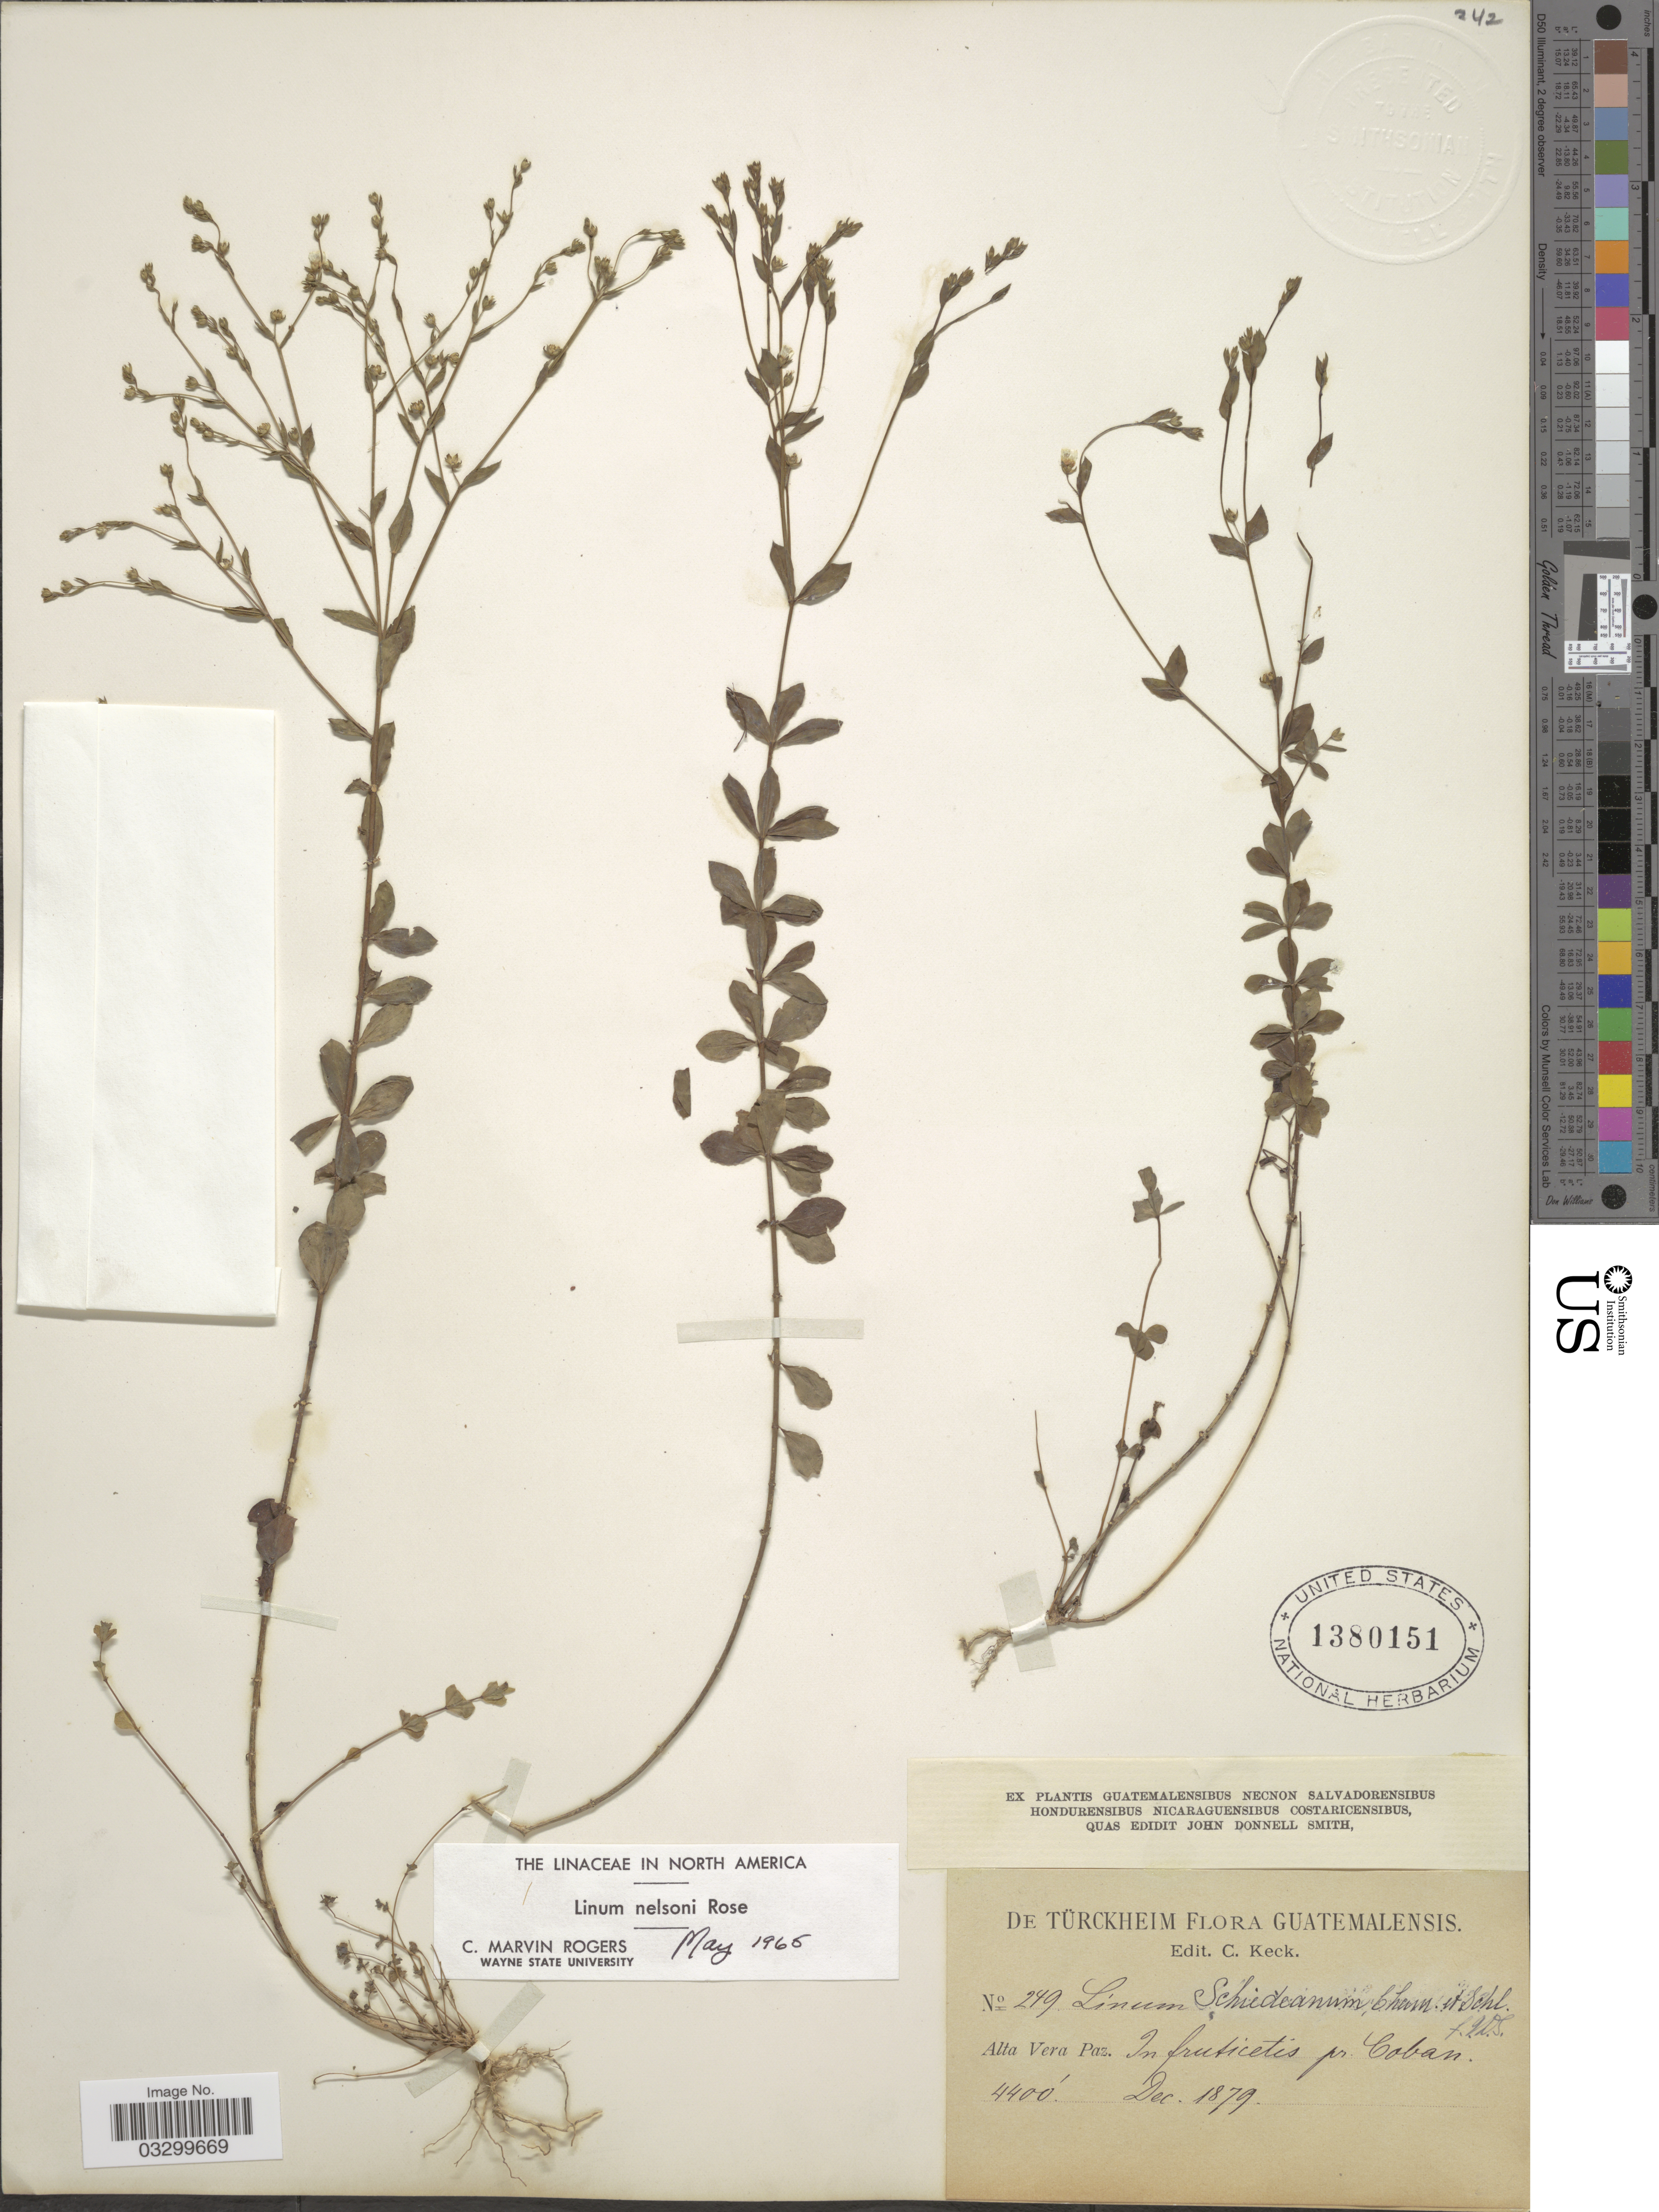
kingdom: Plantae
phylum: Tracheophyta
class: Magnoliopsida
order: Malpighiales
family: Linaceae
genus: Linum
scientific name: Linum nelsonii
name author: Rose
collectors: -. De Türckheim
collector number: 249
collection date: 1879-12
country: Guatemala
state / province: Alta Verapaz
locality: Alta Vera Paz. In fruticetis pr Coban.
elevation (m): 1341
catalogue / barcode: US 1380151